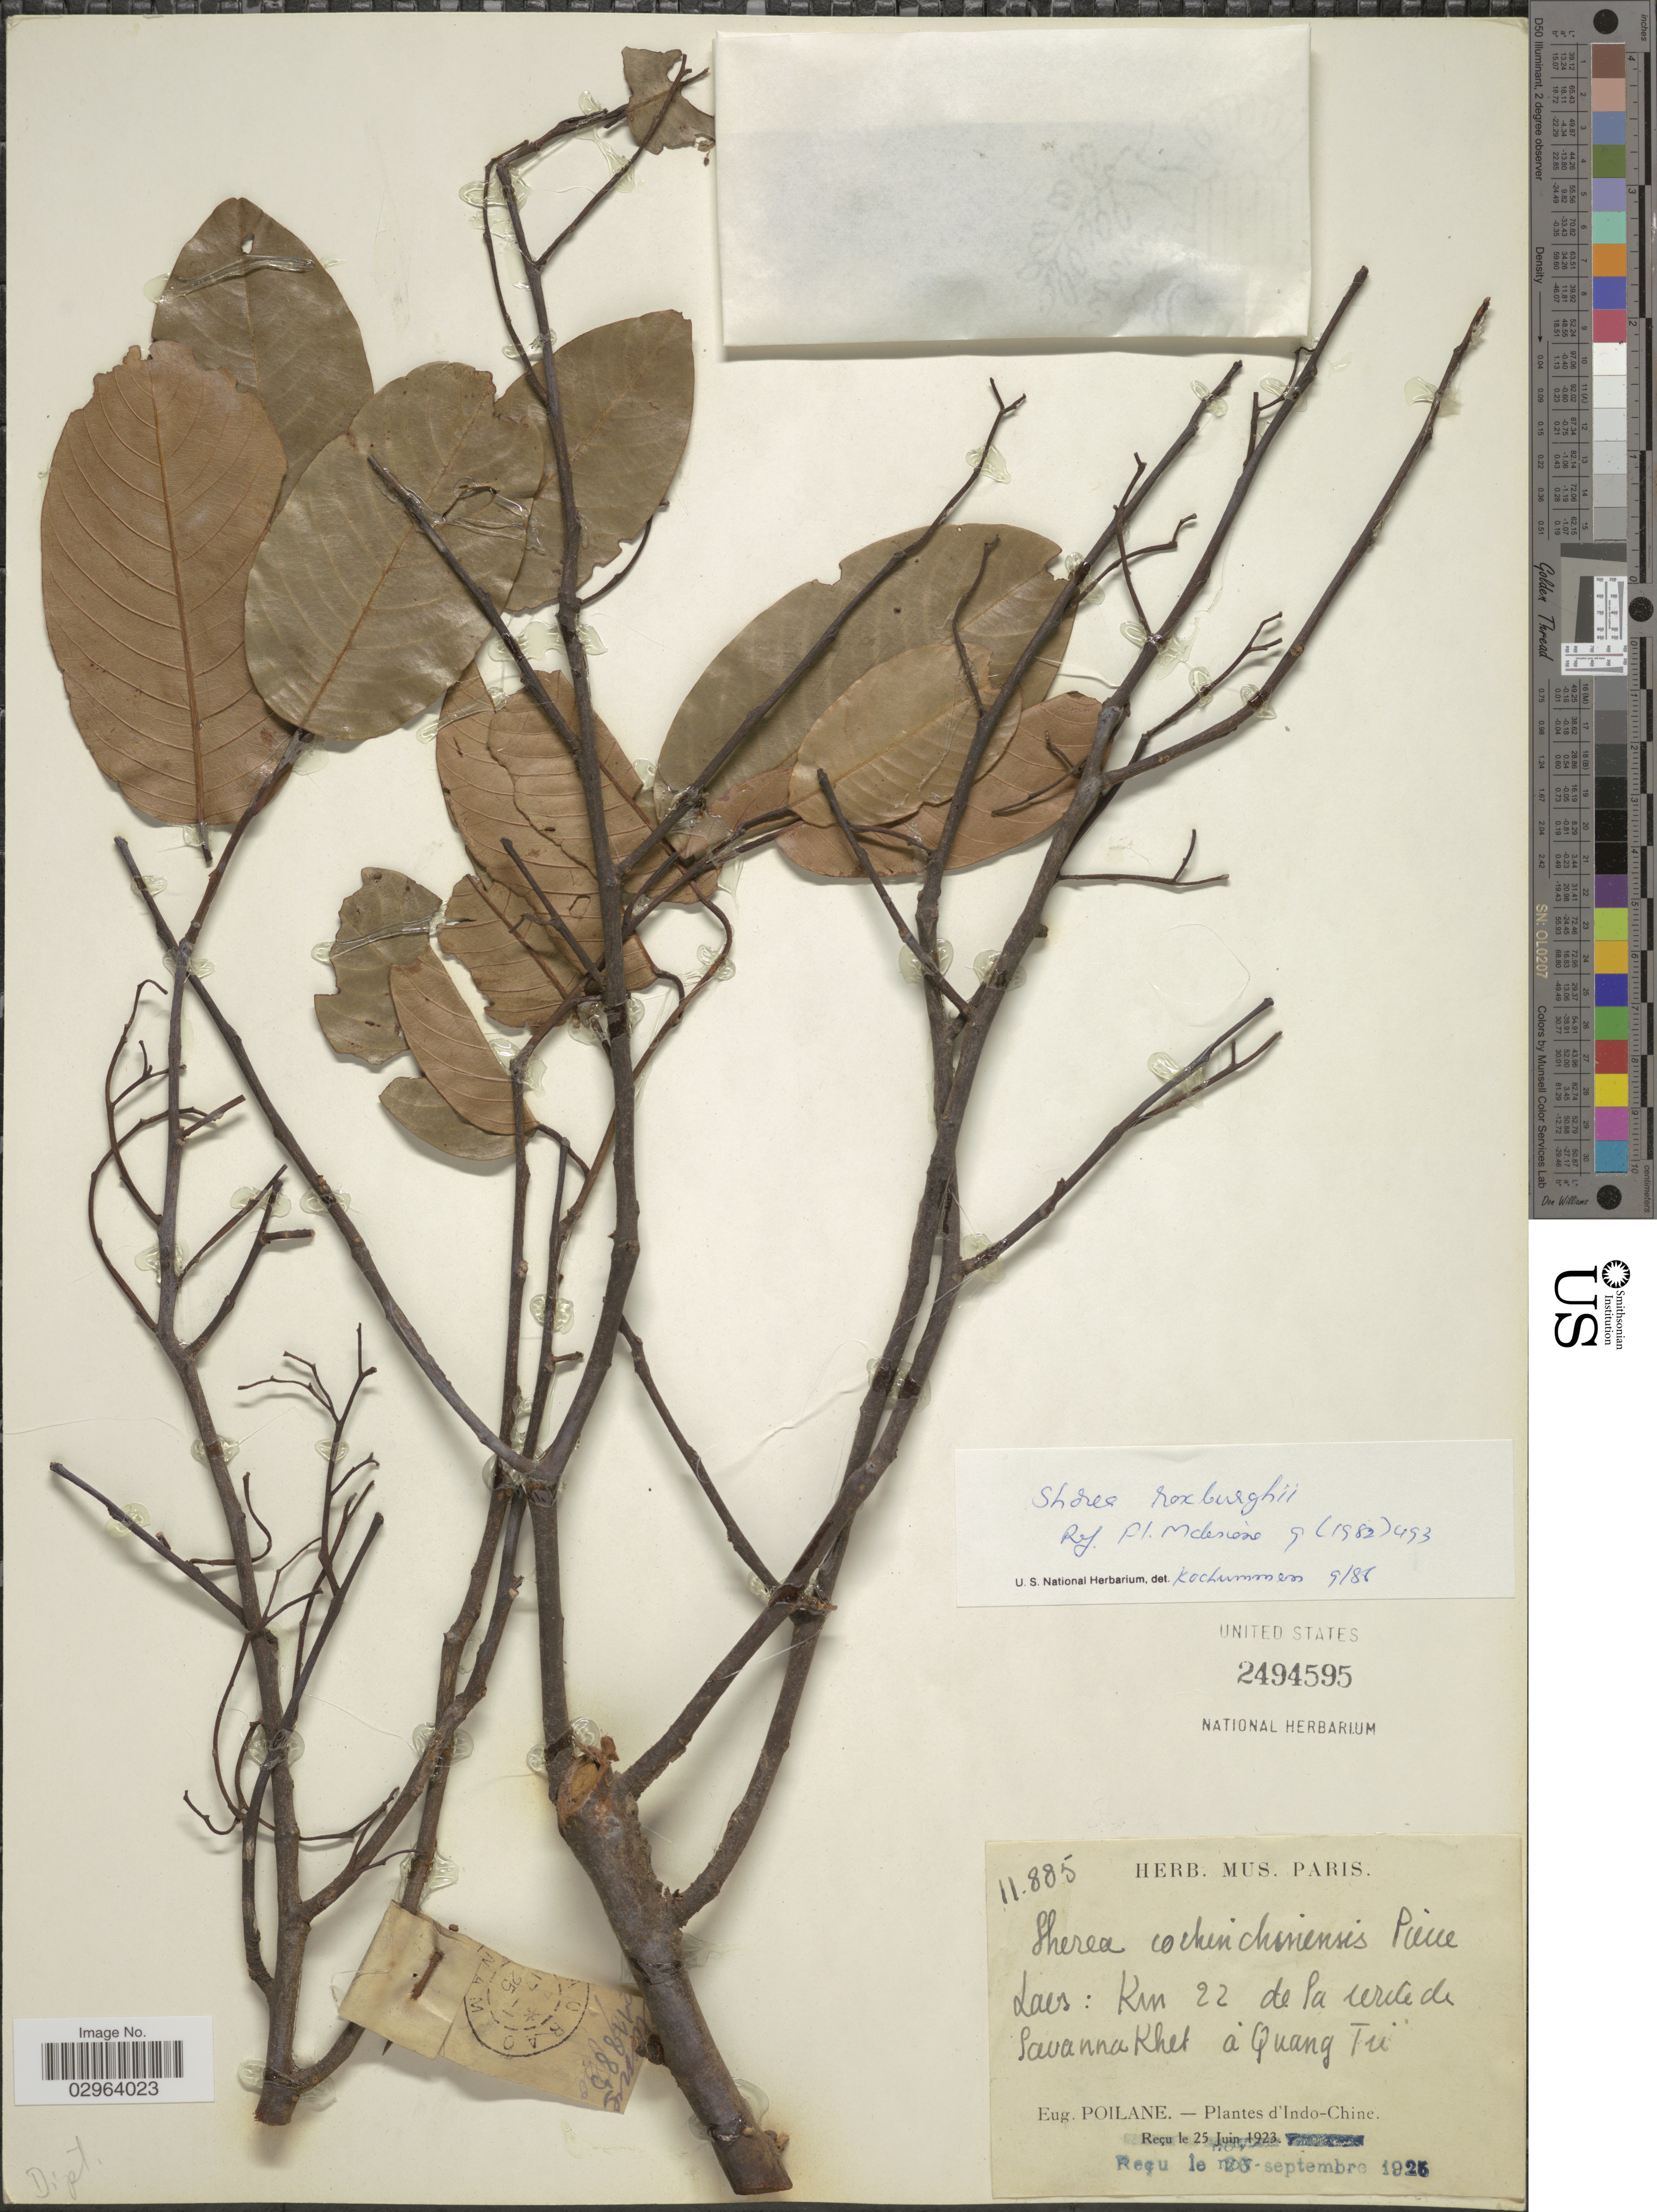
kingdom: Plantae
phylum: Tracheophyta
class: Magnoliopsida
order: Malvales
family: Dipterocarpaceae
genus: Anthoshorea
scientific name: Anthoshorea roxburghii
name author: (G. Don) P.S. Ashton & J. Heck.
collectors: E. Poilane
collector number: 11885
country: Laos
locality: Km 22 de la urde de Savanna Khet a Quang Tri.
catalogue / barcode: US 2494595